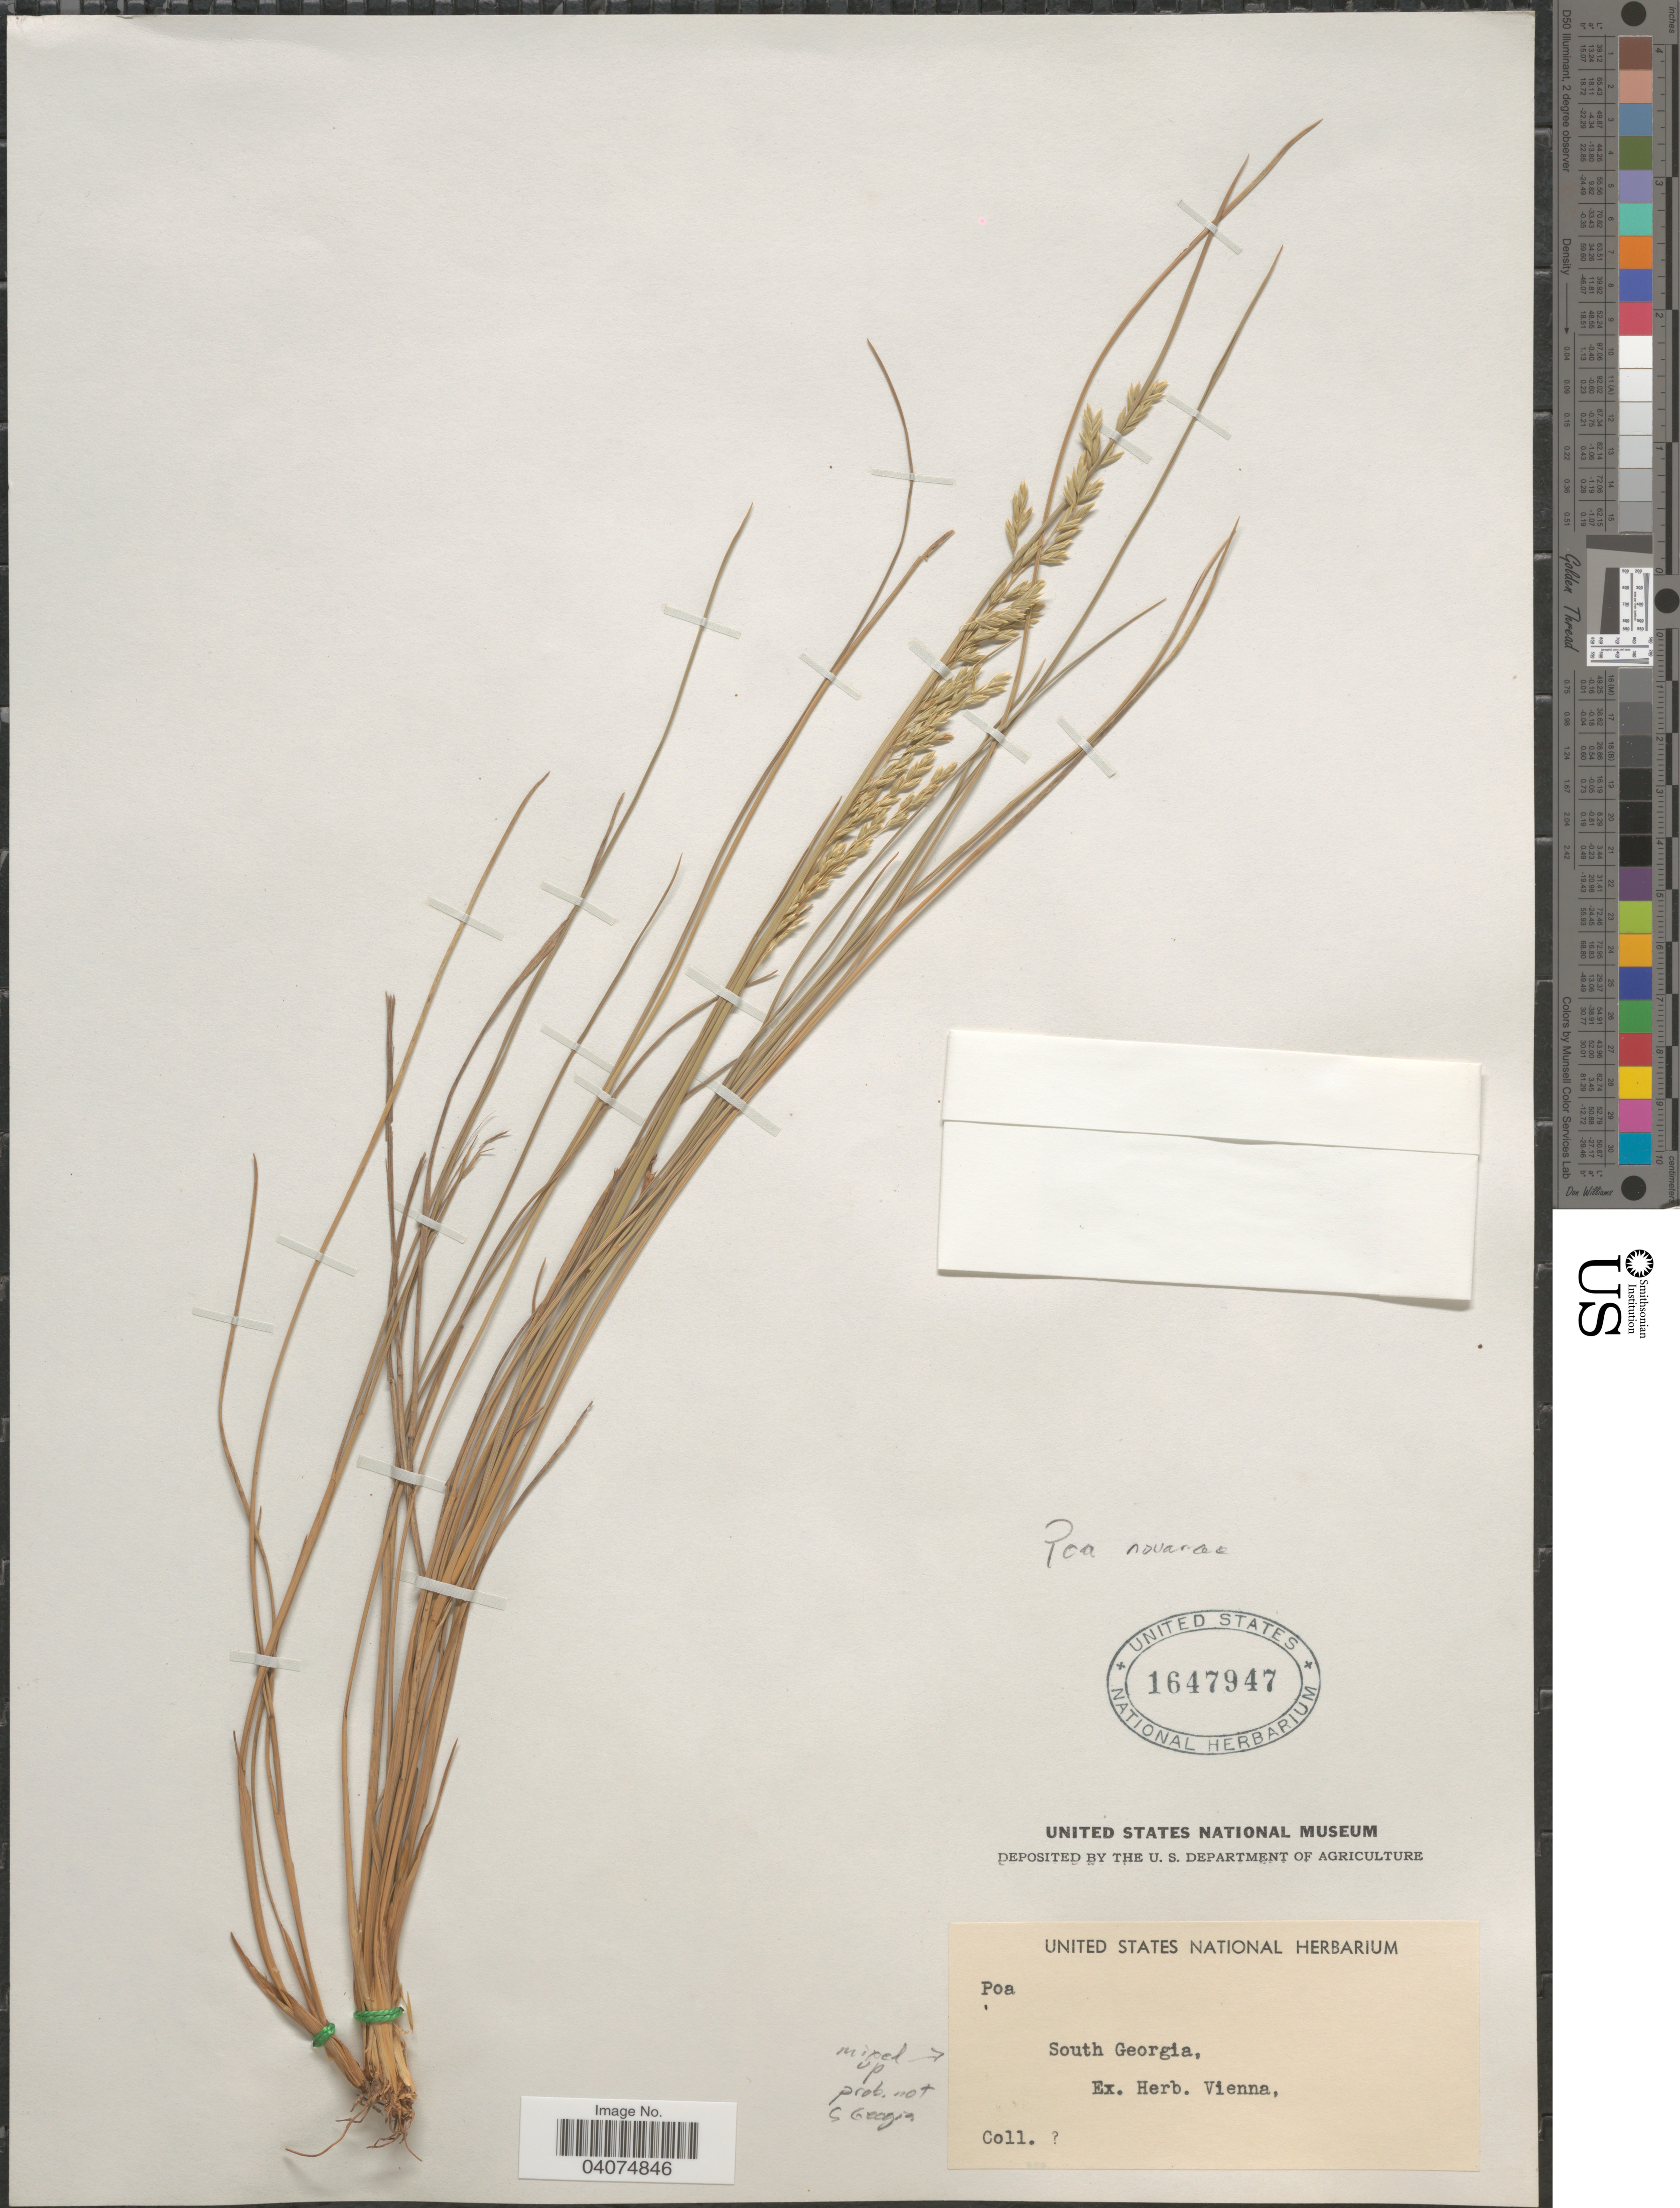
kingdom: Plantae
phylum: Tracheophyta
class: Liliopsida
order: Poales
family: Poaceae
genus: Poa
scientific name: Poa novarae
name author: Reichardt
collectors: ex herb. Vienna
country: United States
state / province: Georgia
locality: South Georgia.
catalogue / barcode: US 1647947